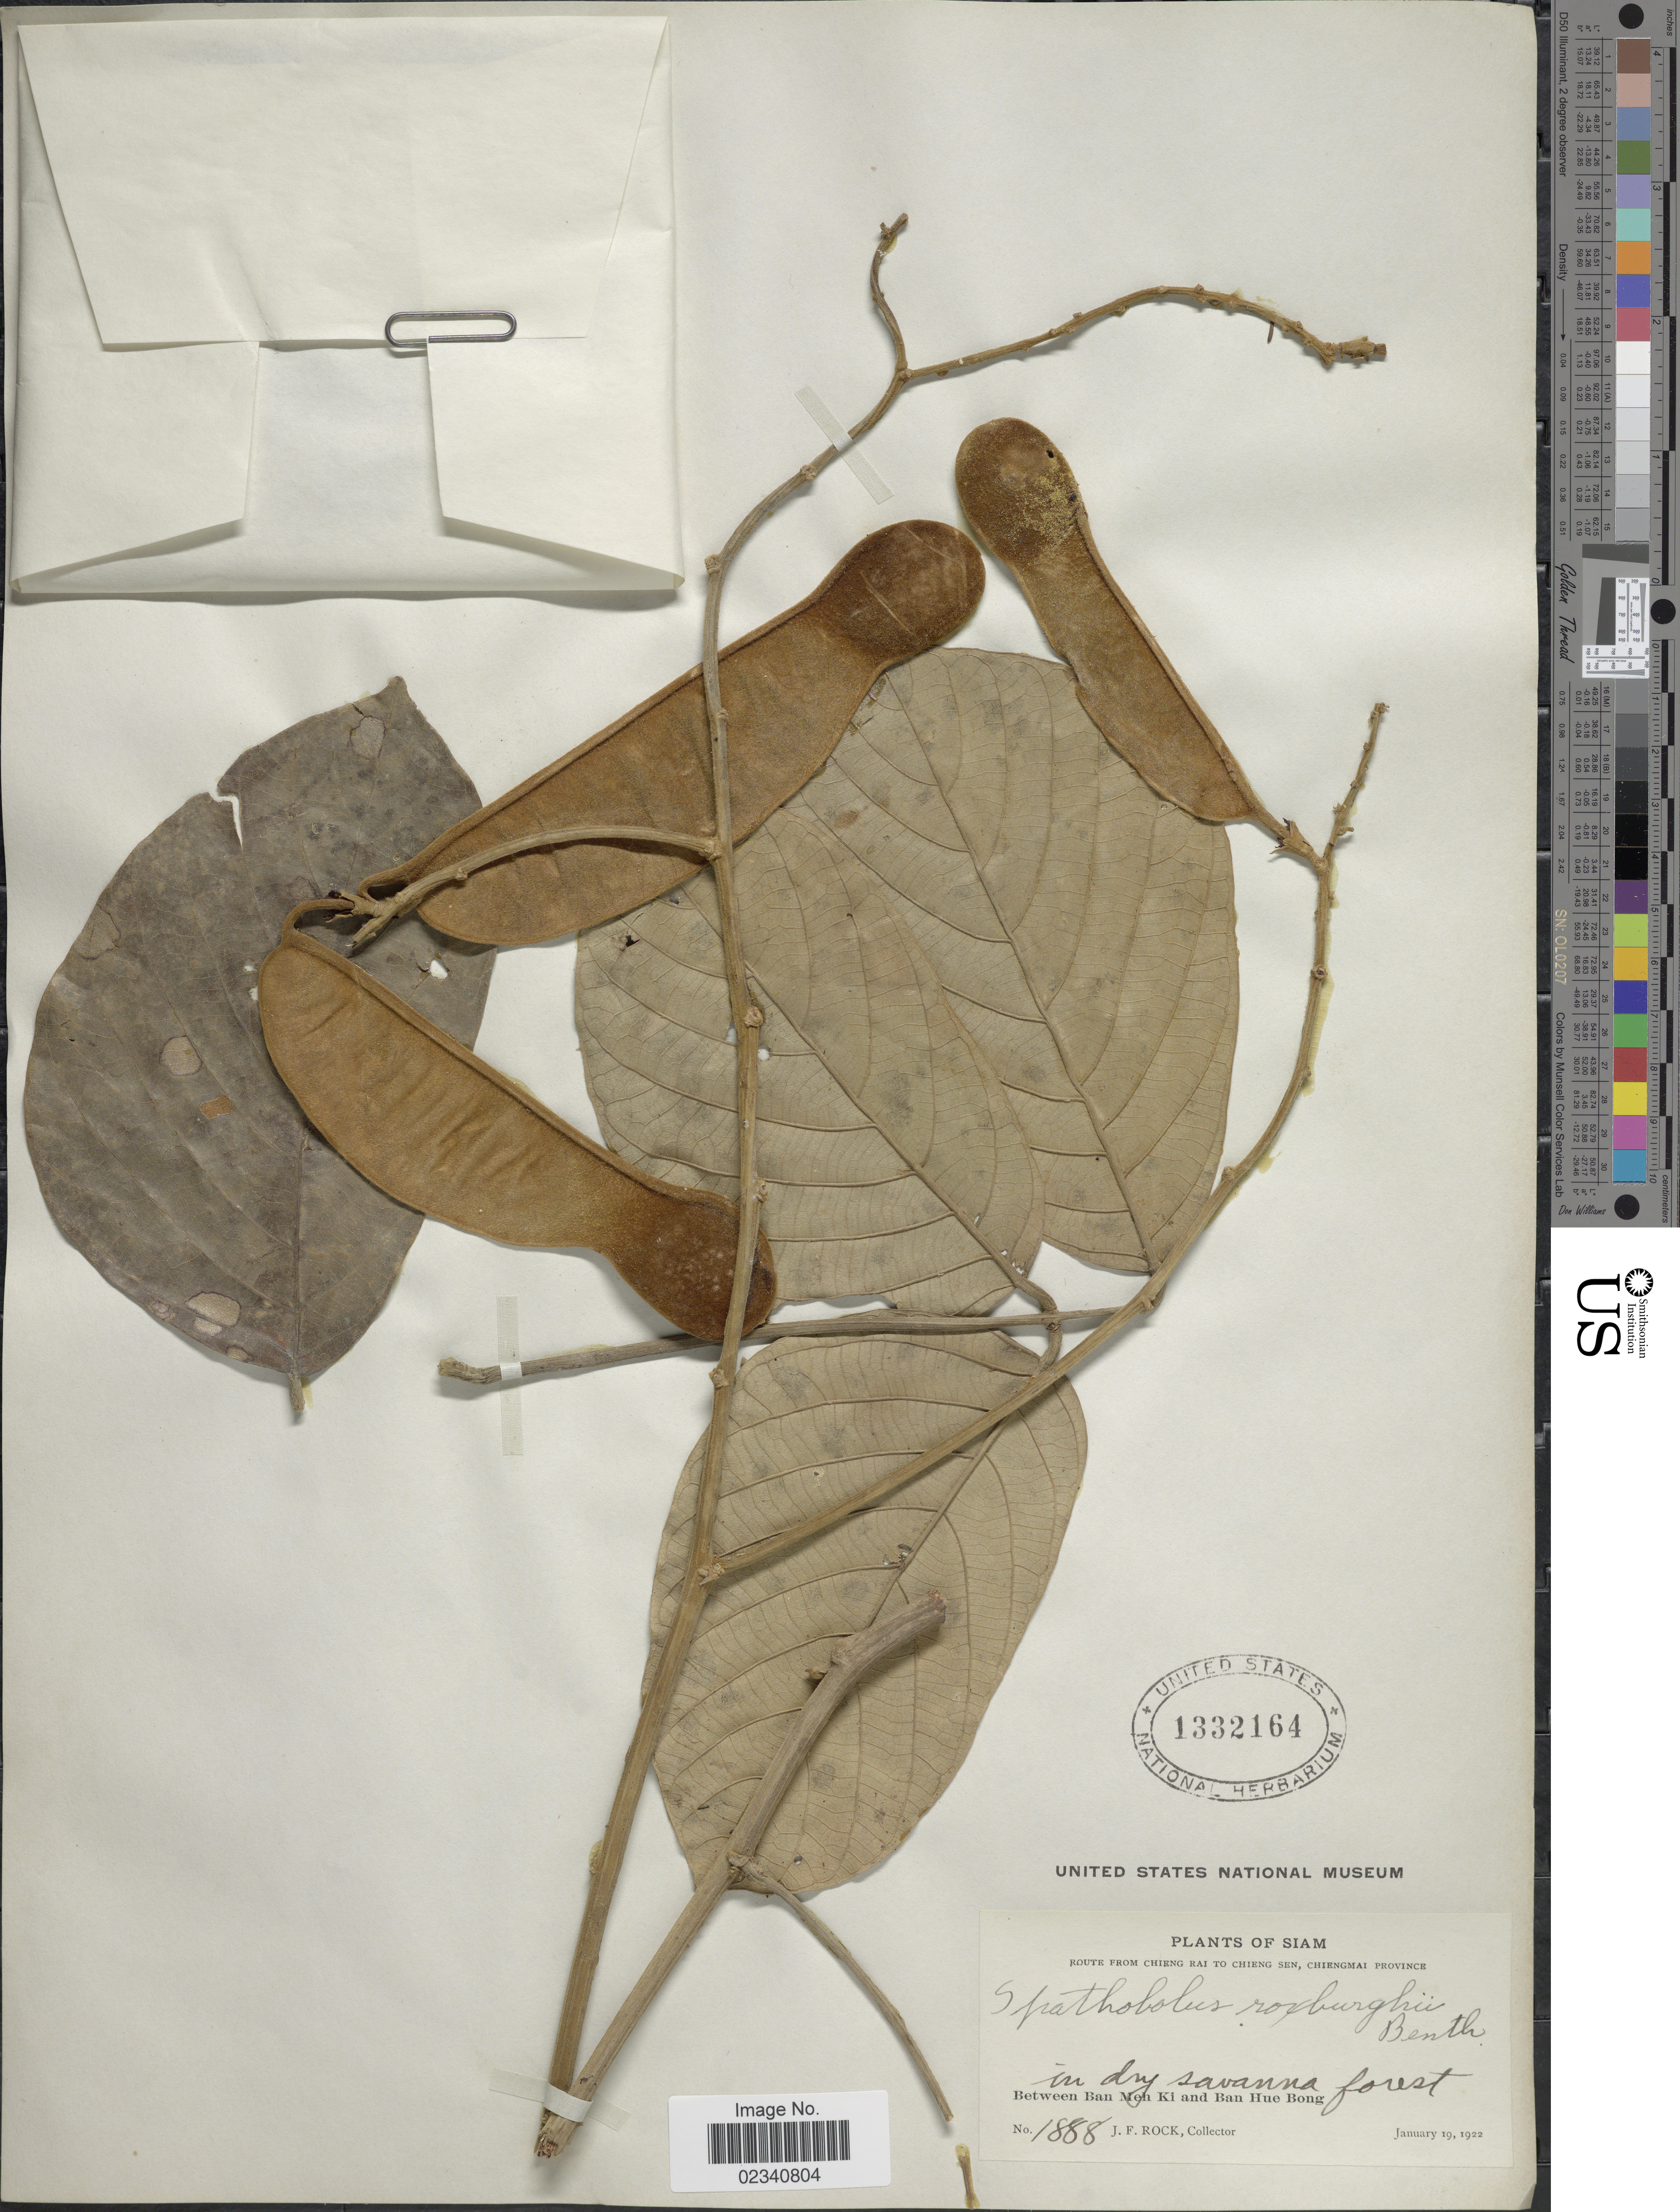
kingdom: Plantae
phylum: Tracheophyta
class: Magnoliopsida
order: Fabales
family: Fabaceae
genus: Spatholobus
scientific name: Spatholobus parviflorus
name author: (Roxb. ex G. Don) Kuntze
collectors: J. Rock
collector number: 1888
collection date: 1922-01-19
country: Thailand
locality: Siam, route from Chiengmai to Chieng Rai, Chiengmai Province. Between Ban Men Ki and Ban Hue Bong. In dry savanna forest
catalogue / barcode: US 1332164